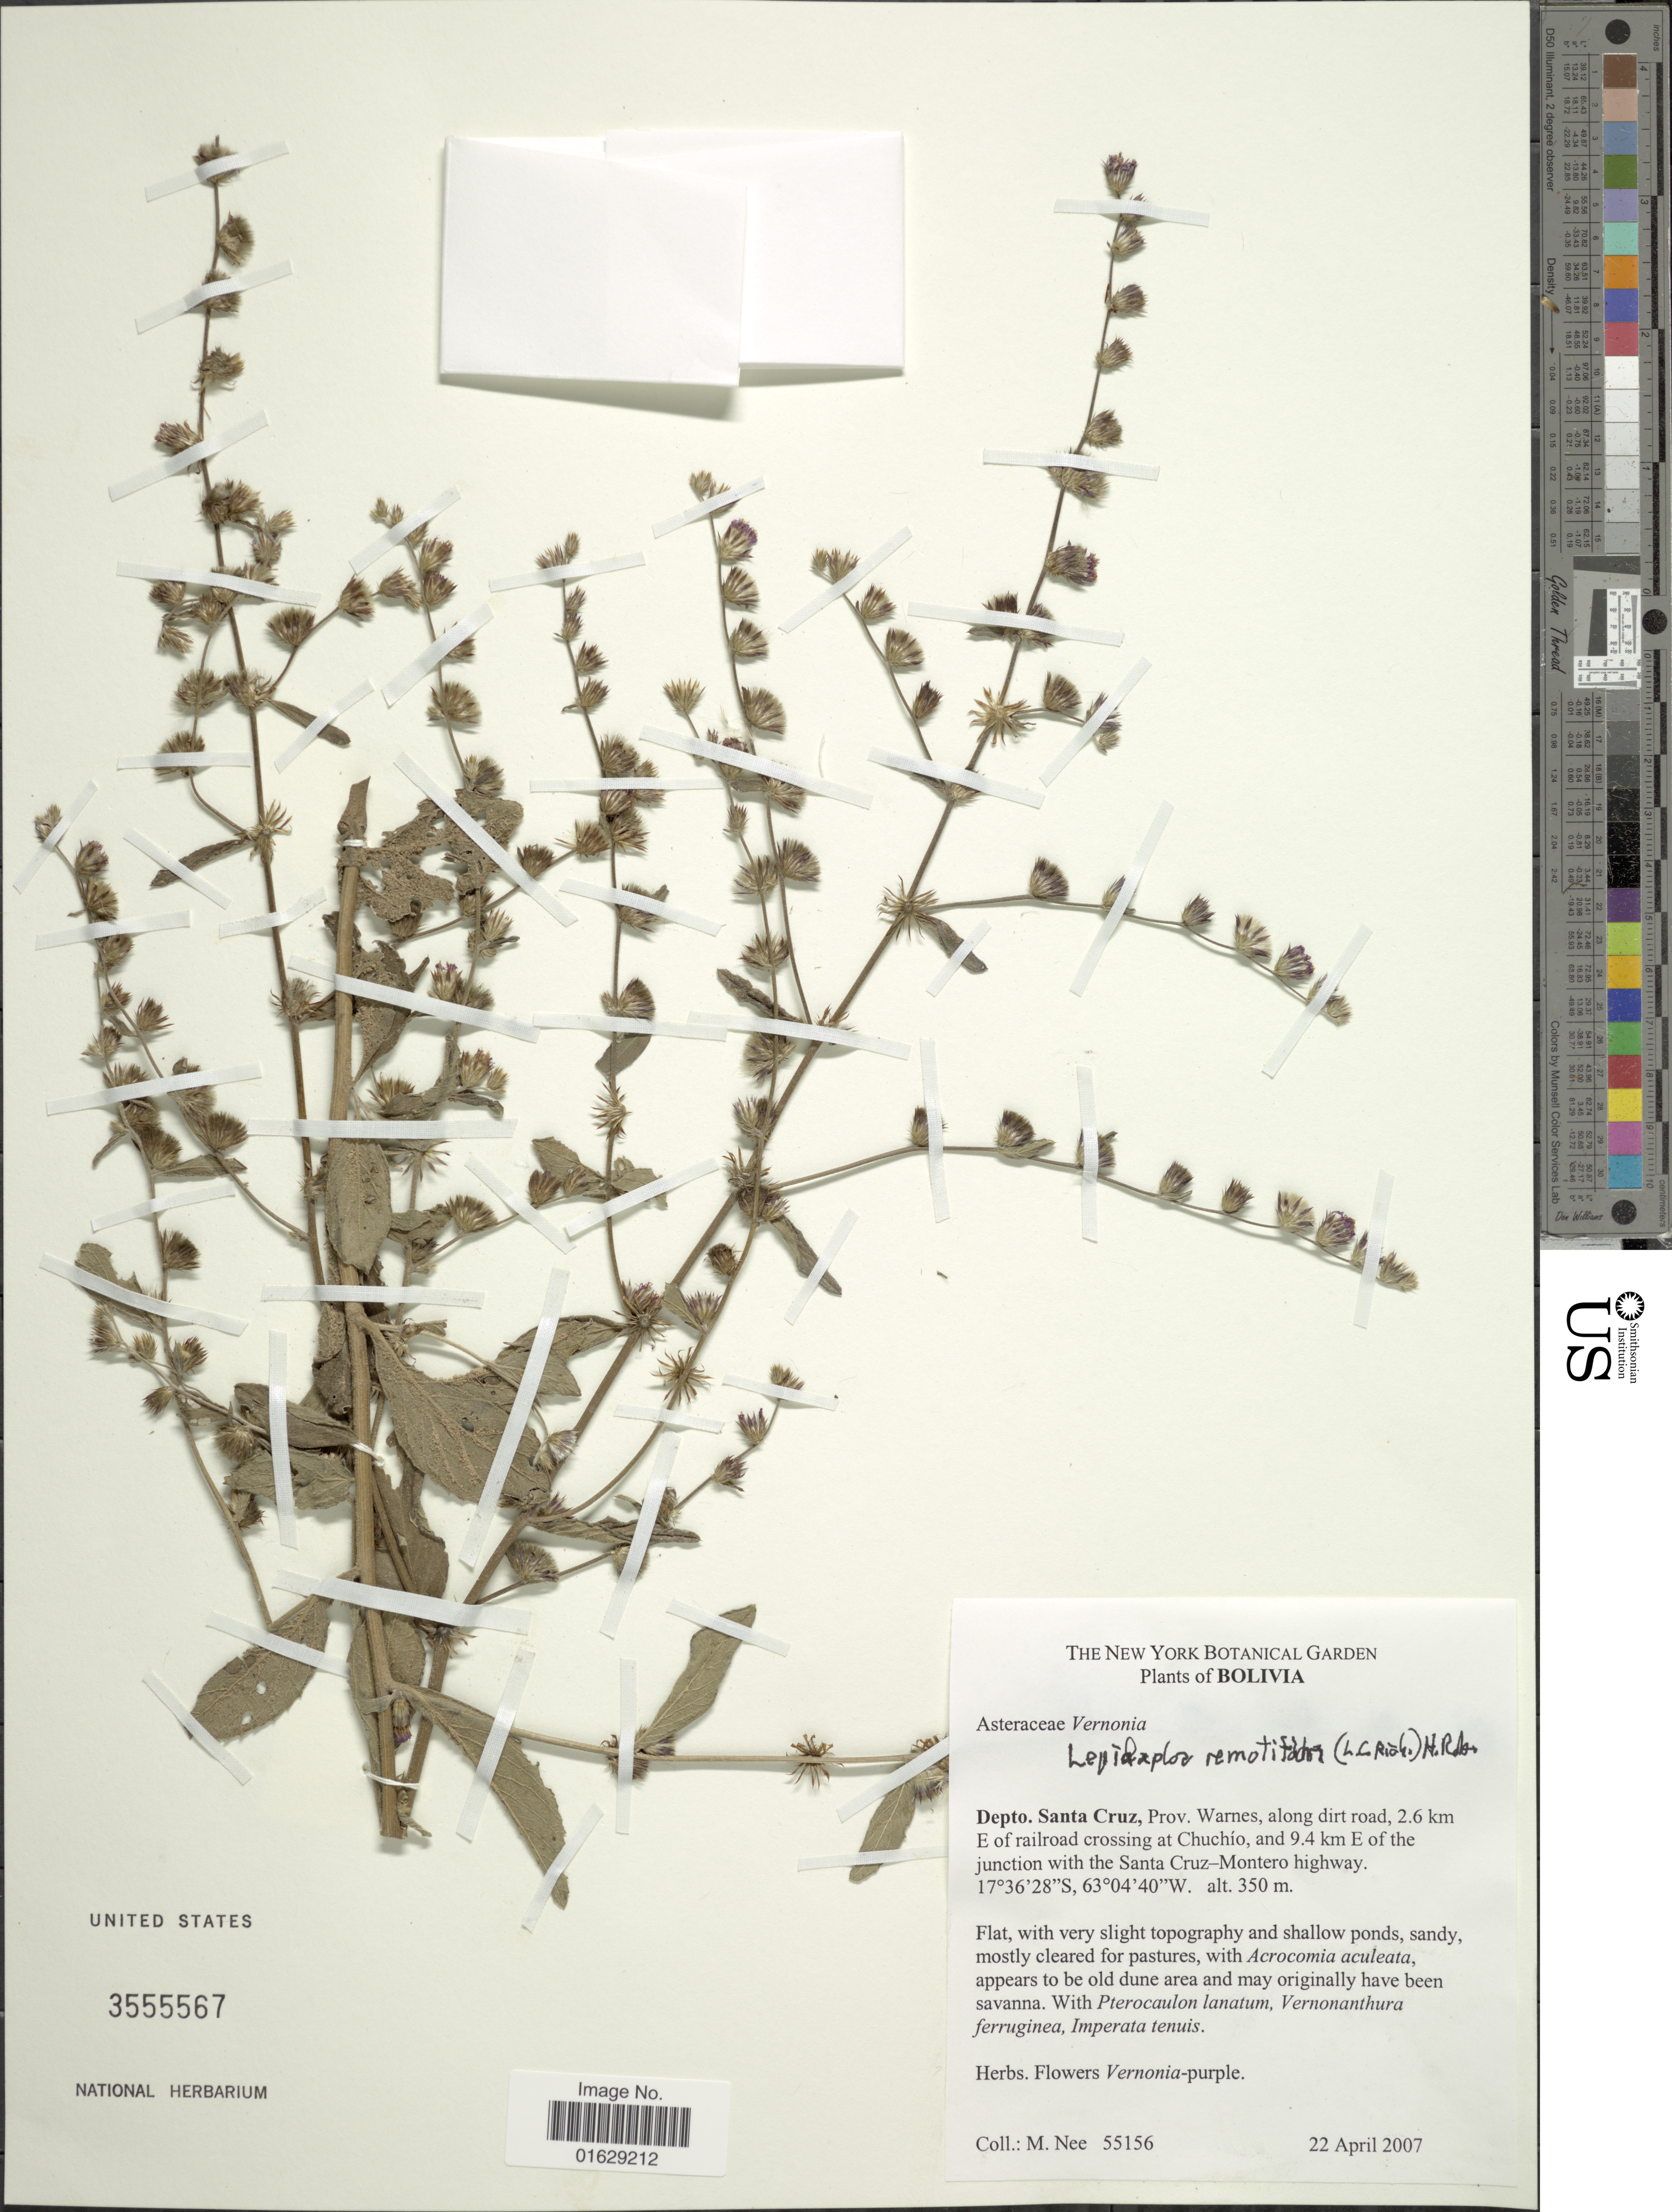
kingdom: Plantae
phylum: Tracheophyta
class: Magnoliopsida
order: Asterales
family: Asteraceae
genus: Lepidaploa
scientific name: Lepidaploa remotiflora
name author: (Rich.) H. Rob.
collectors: M. Nee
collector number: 55156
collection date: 2007-04-22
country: Bolivia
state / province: Santa Cruz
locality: Depto. Santa Cruz, Prov. Warnes, along dirt road, 2.6 km E of railroad crossing at Chuchio, and 9.4 km E of the junction with the Santa Cruz-Montero highway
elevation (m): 350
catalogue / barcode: US 3555567